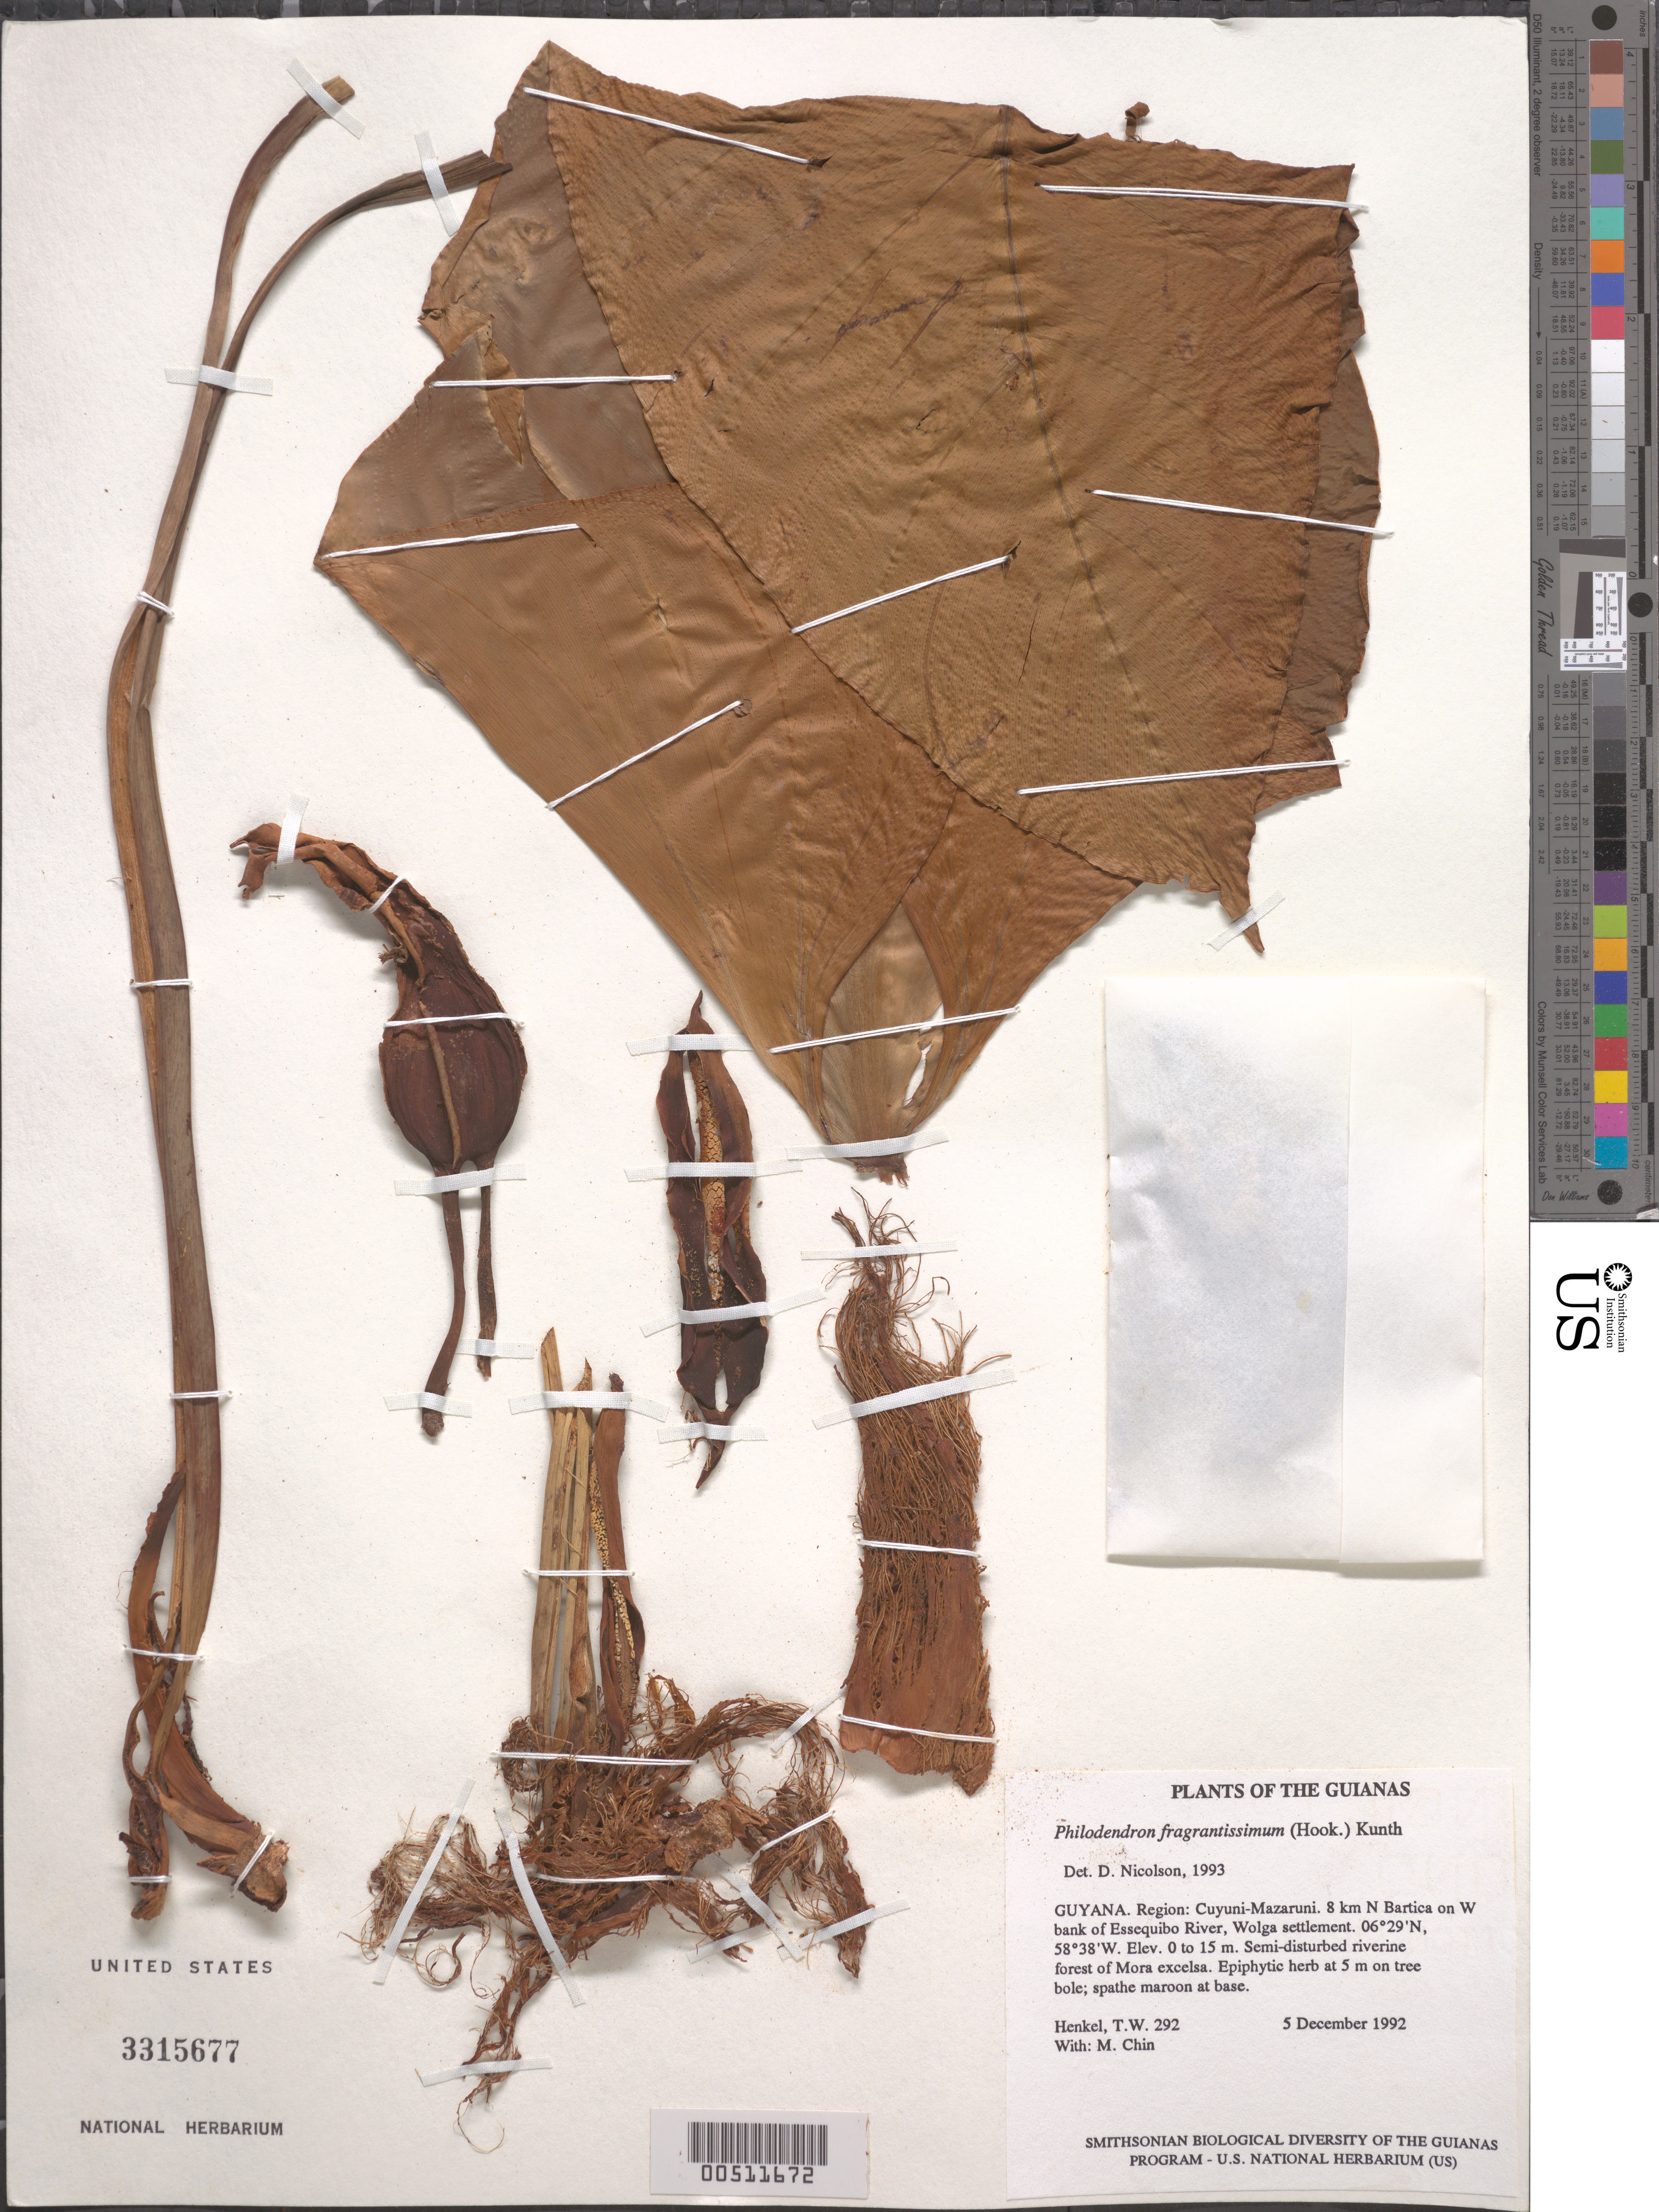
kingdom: Plantae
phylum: Tracheophyta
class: Liliopsida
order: Alismatales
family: Araceae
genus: Philodendron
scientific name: Philodendron fragrantissimum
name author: (G. Don) Kunth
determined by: Nicolson, Dan H.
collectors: T. Henkel & M. Chin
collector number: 292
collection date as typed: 5 December 1992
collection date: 1992-12-05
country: Guyana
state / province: Cuyuni-Mazaruni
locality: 8 km N Bartica on W bank of Essequibo River, Wolga settlement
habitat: Semi-disturbed riverine forest of Mora excelsa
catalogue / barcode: US 3315677